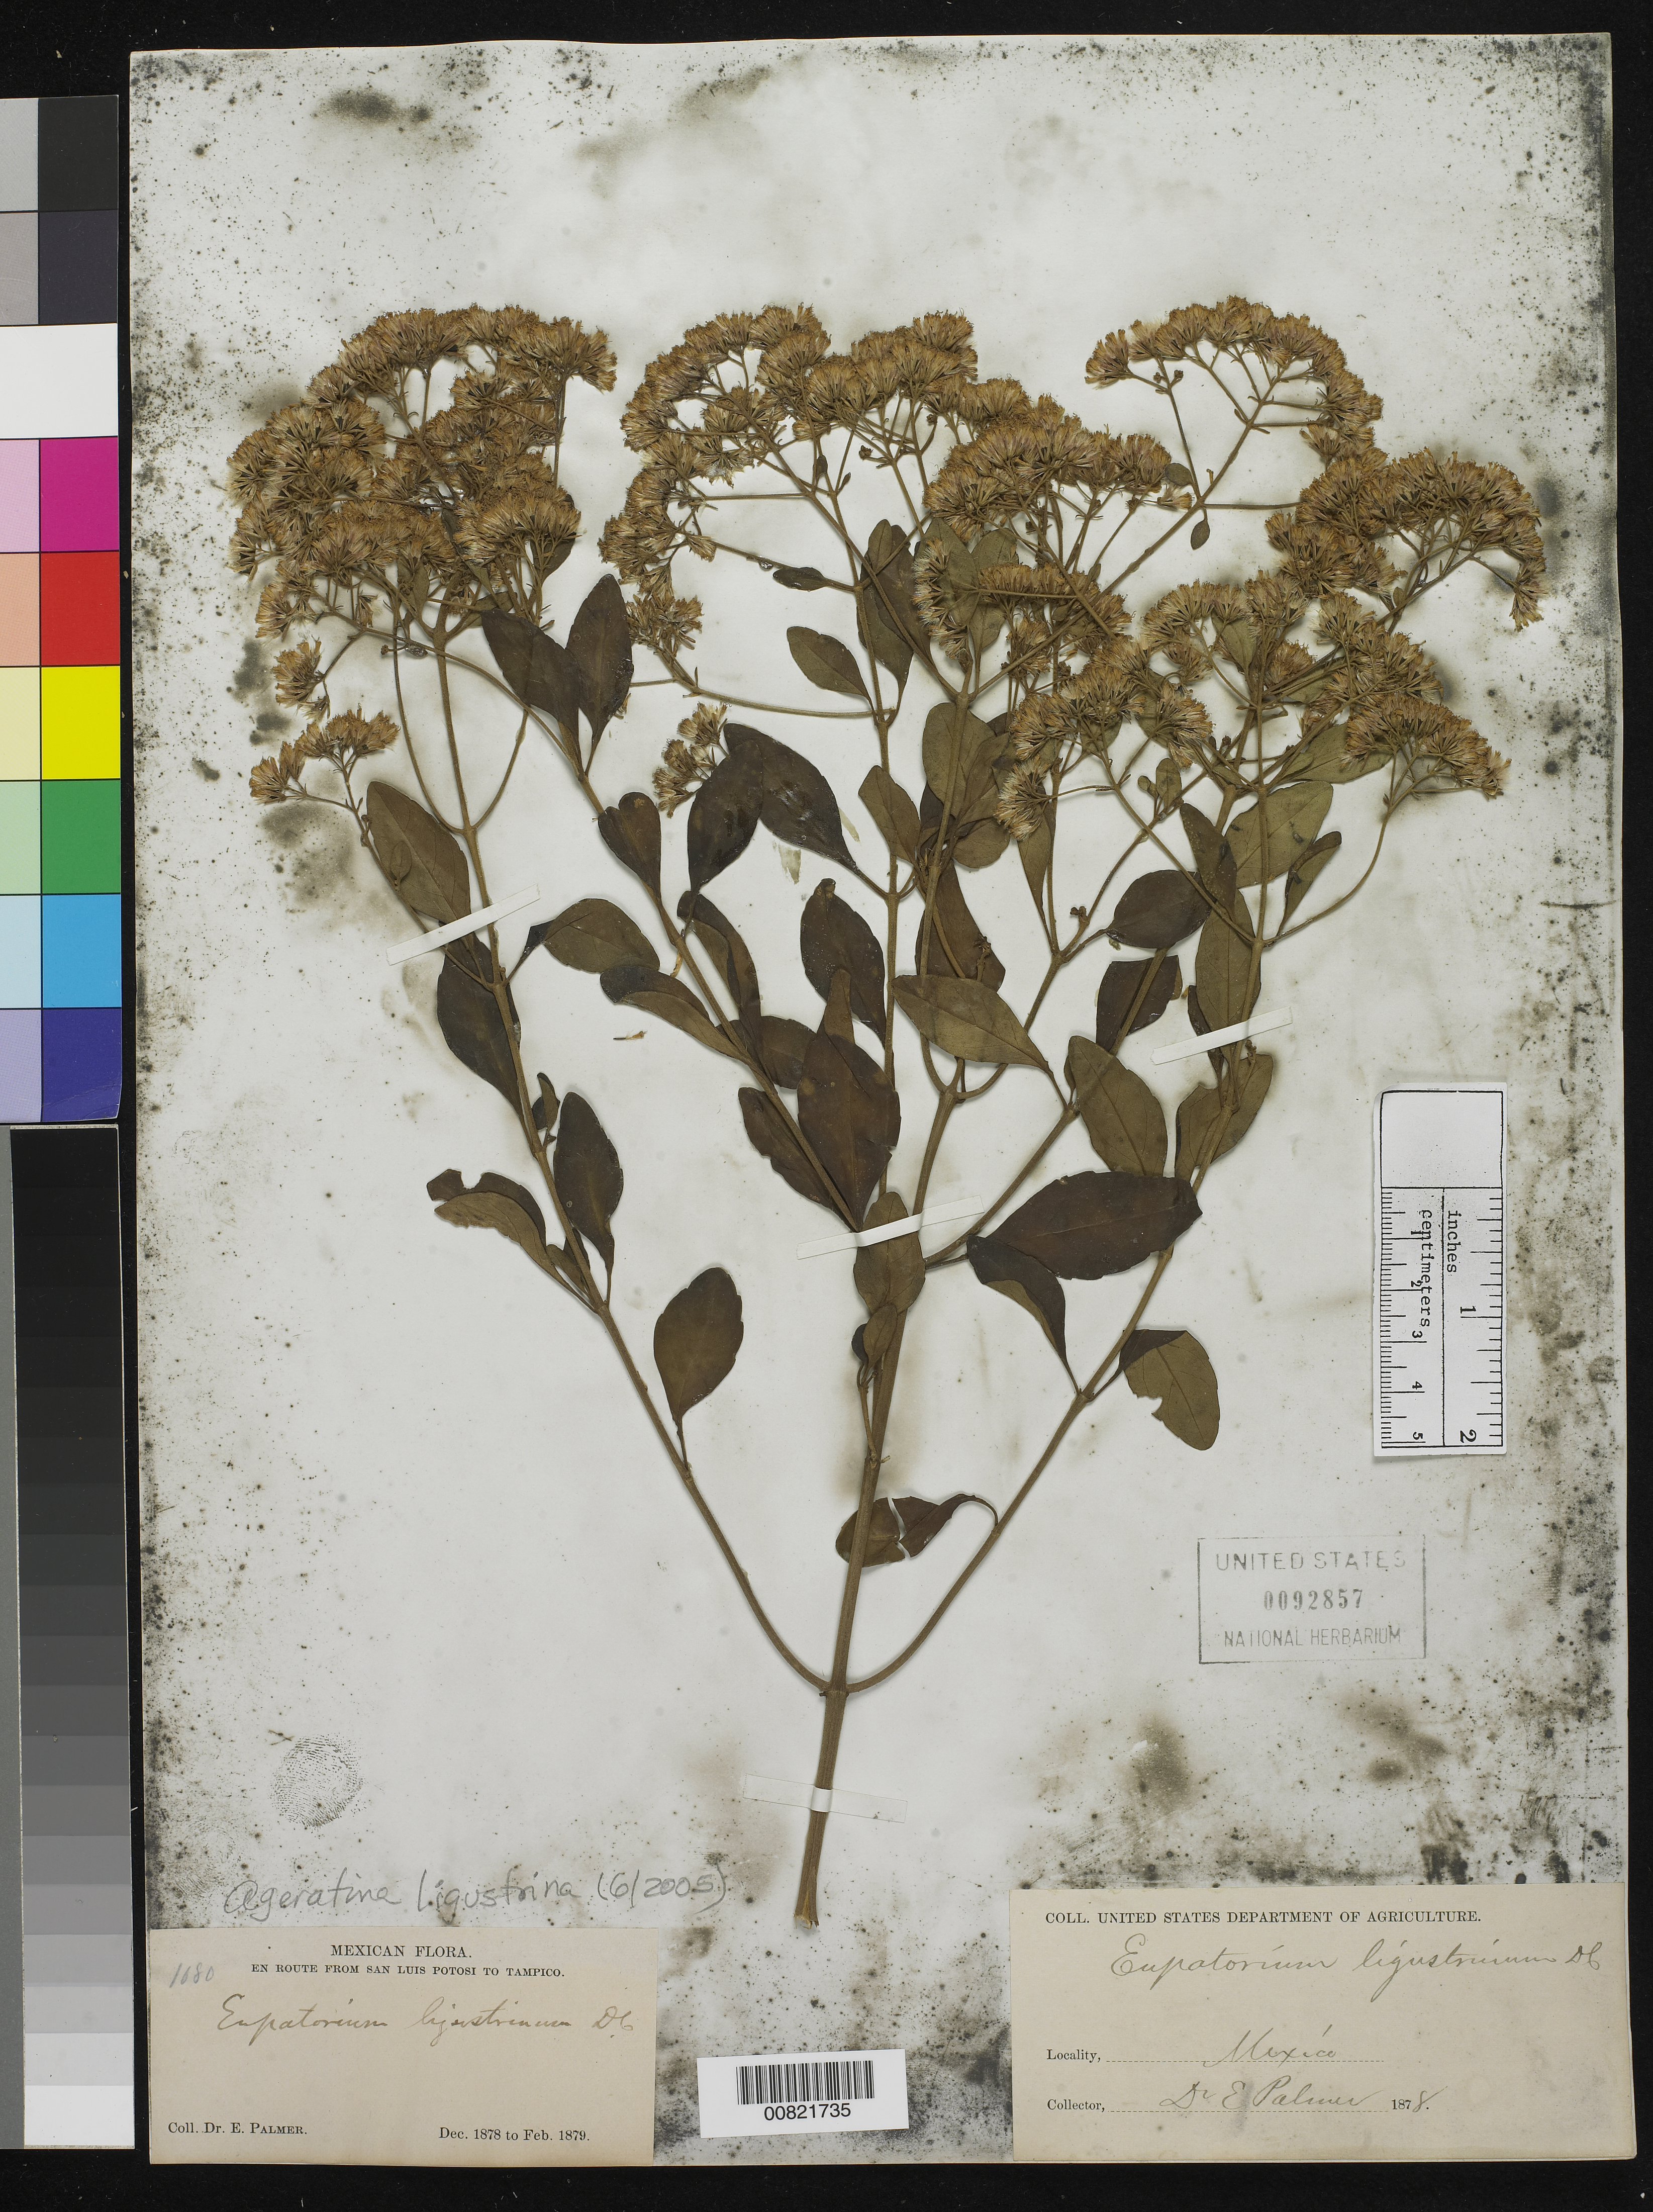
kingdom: Plantae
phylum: Tracheophyta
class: Magnoliopsida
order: Asterales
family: Asteraceae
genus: Ageratina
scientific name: Ageratina ligustrina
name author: (DC.) R.M. King & H. Rob.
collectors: E. Palmer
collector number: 1080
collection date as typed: Dec 1878 to -- Feb 1879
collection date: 1878-12/1879-02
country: Mexico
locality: En route from San Luis Potosí to Tampico, Tamaulipas.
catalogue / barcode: US 92857